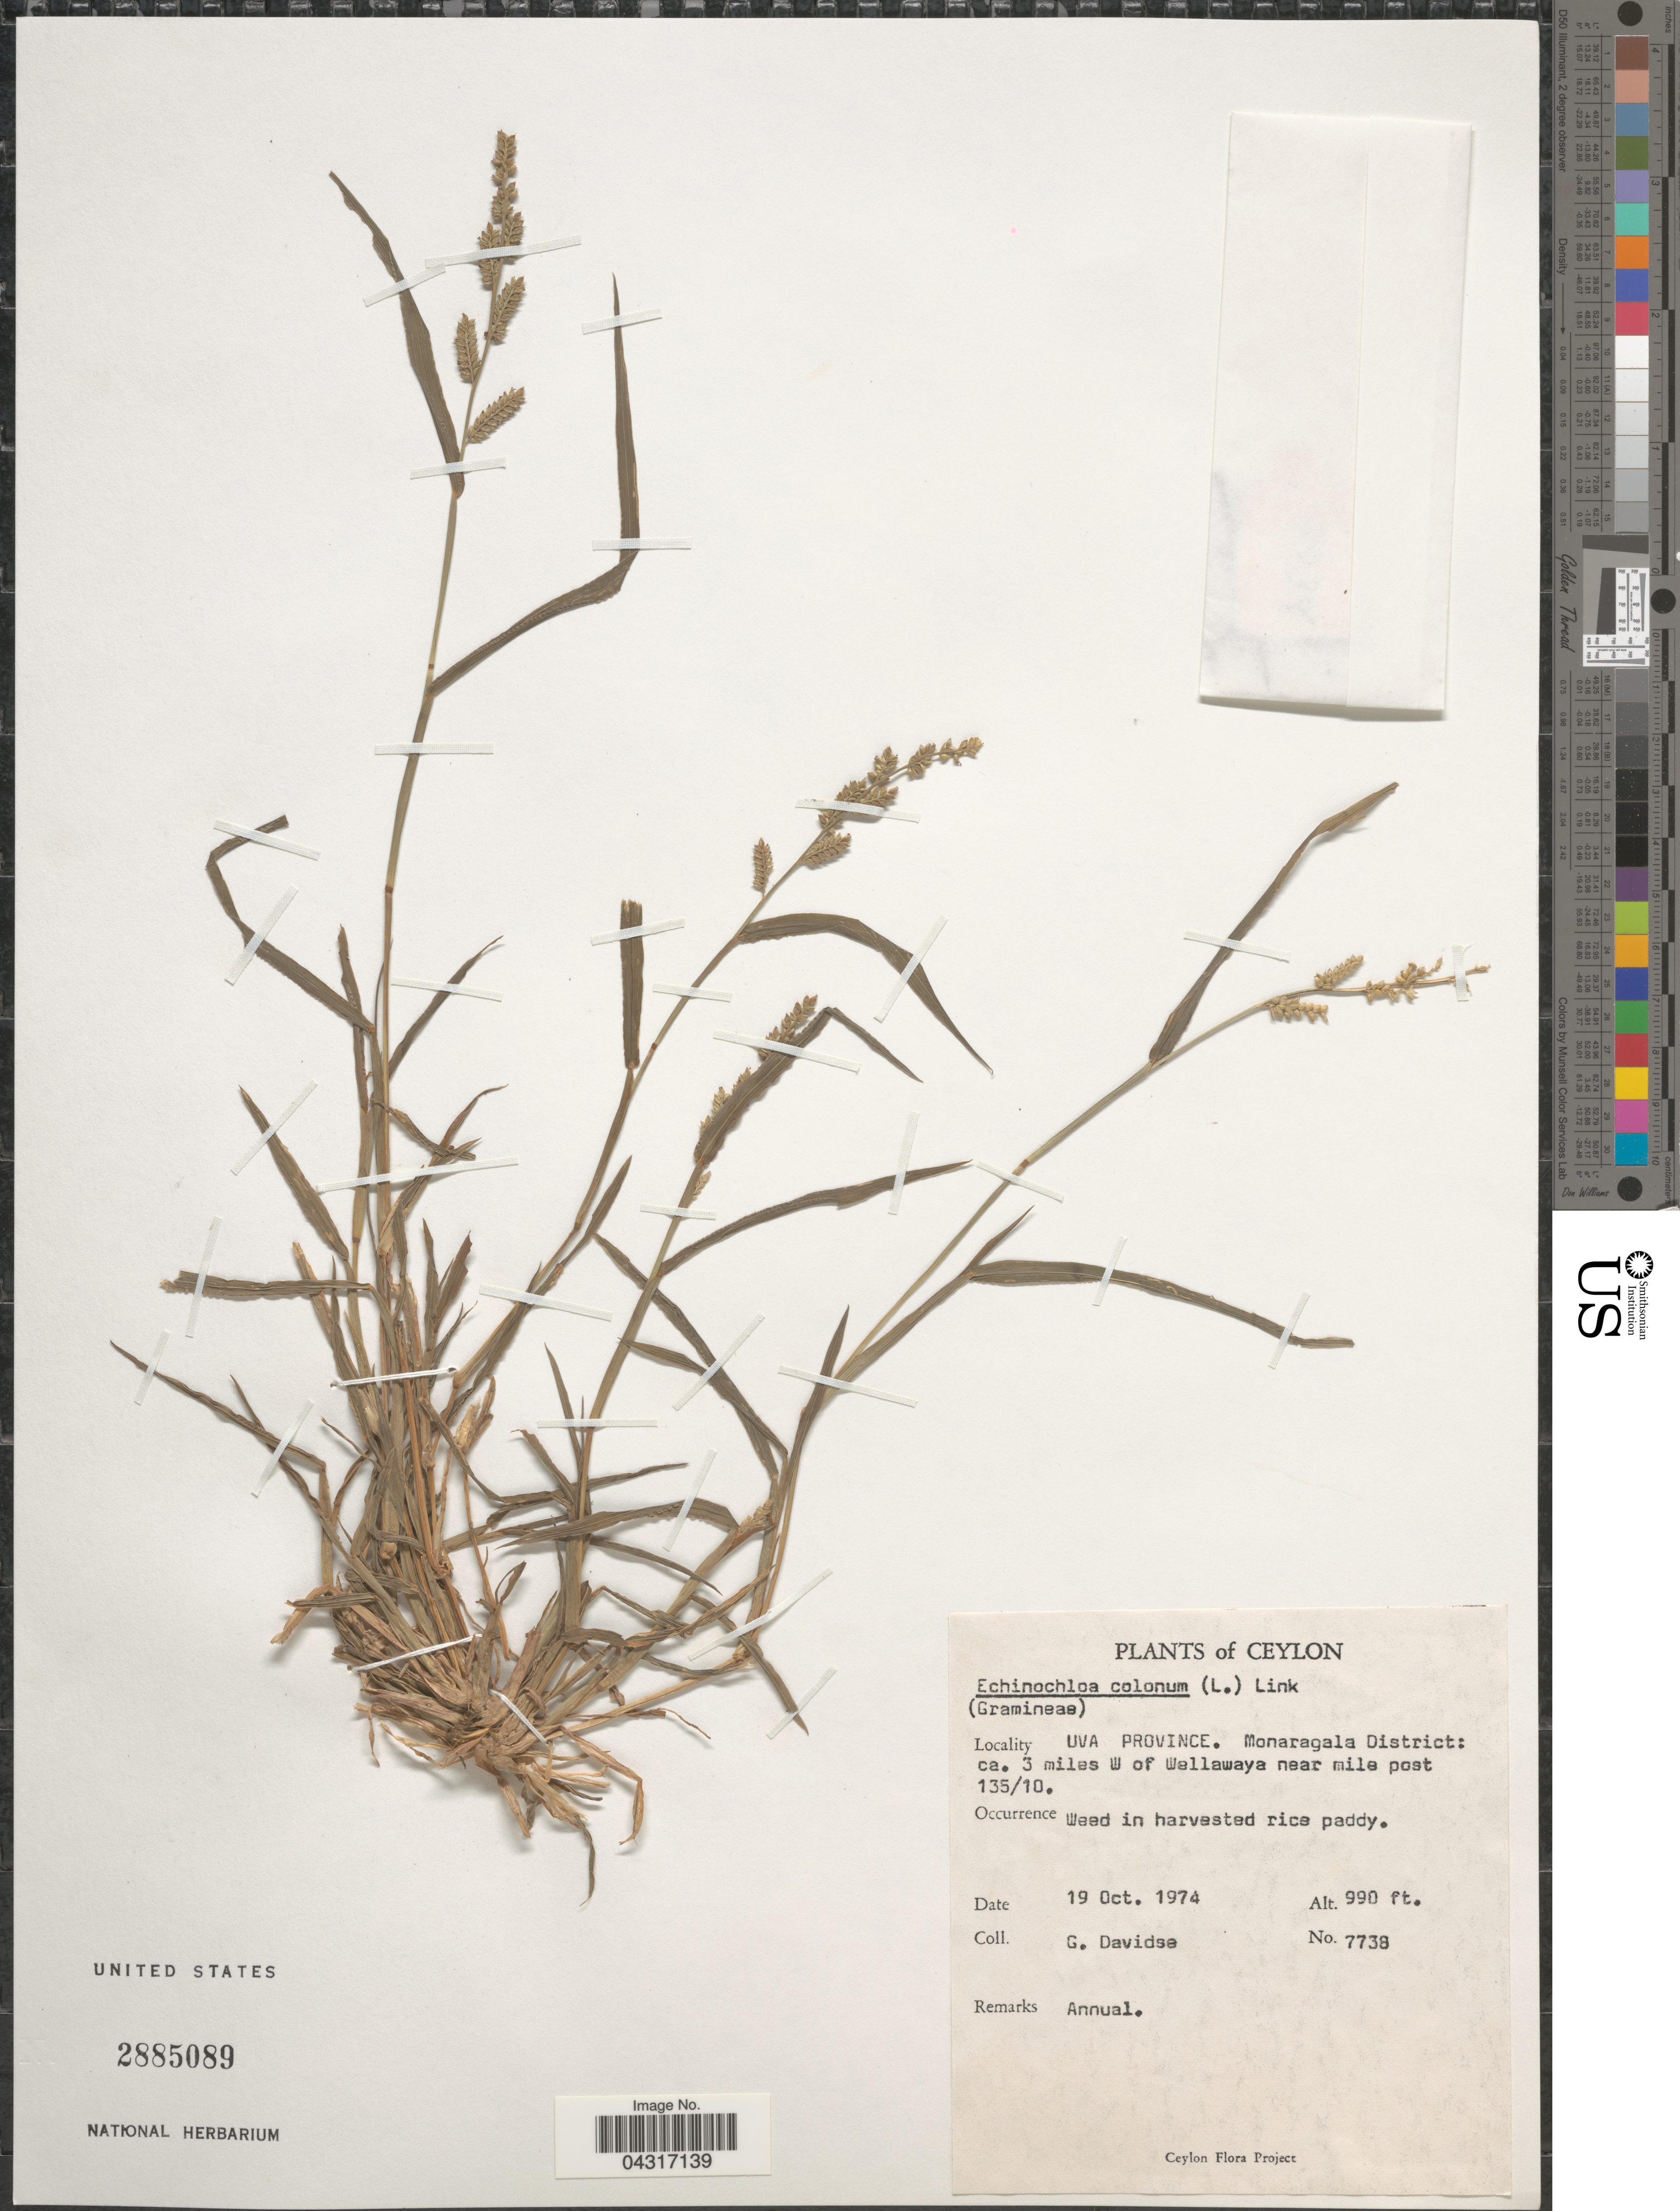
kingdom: Plantae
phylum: Tracheophyta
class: Liliopsida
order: Poales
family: Poaceae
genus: Echinochloa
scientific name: Echinochloa colona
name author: (L.) Link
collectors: G. Davidse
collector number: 7738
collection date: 1974-10-19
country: Sri Lanka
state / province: Uva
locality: Ceylon. Monaragala District: ca. 3 miles W of Wellawaya near mile post 135/10.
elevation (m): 302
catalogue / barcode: US 2885089